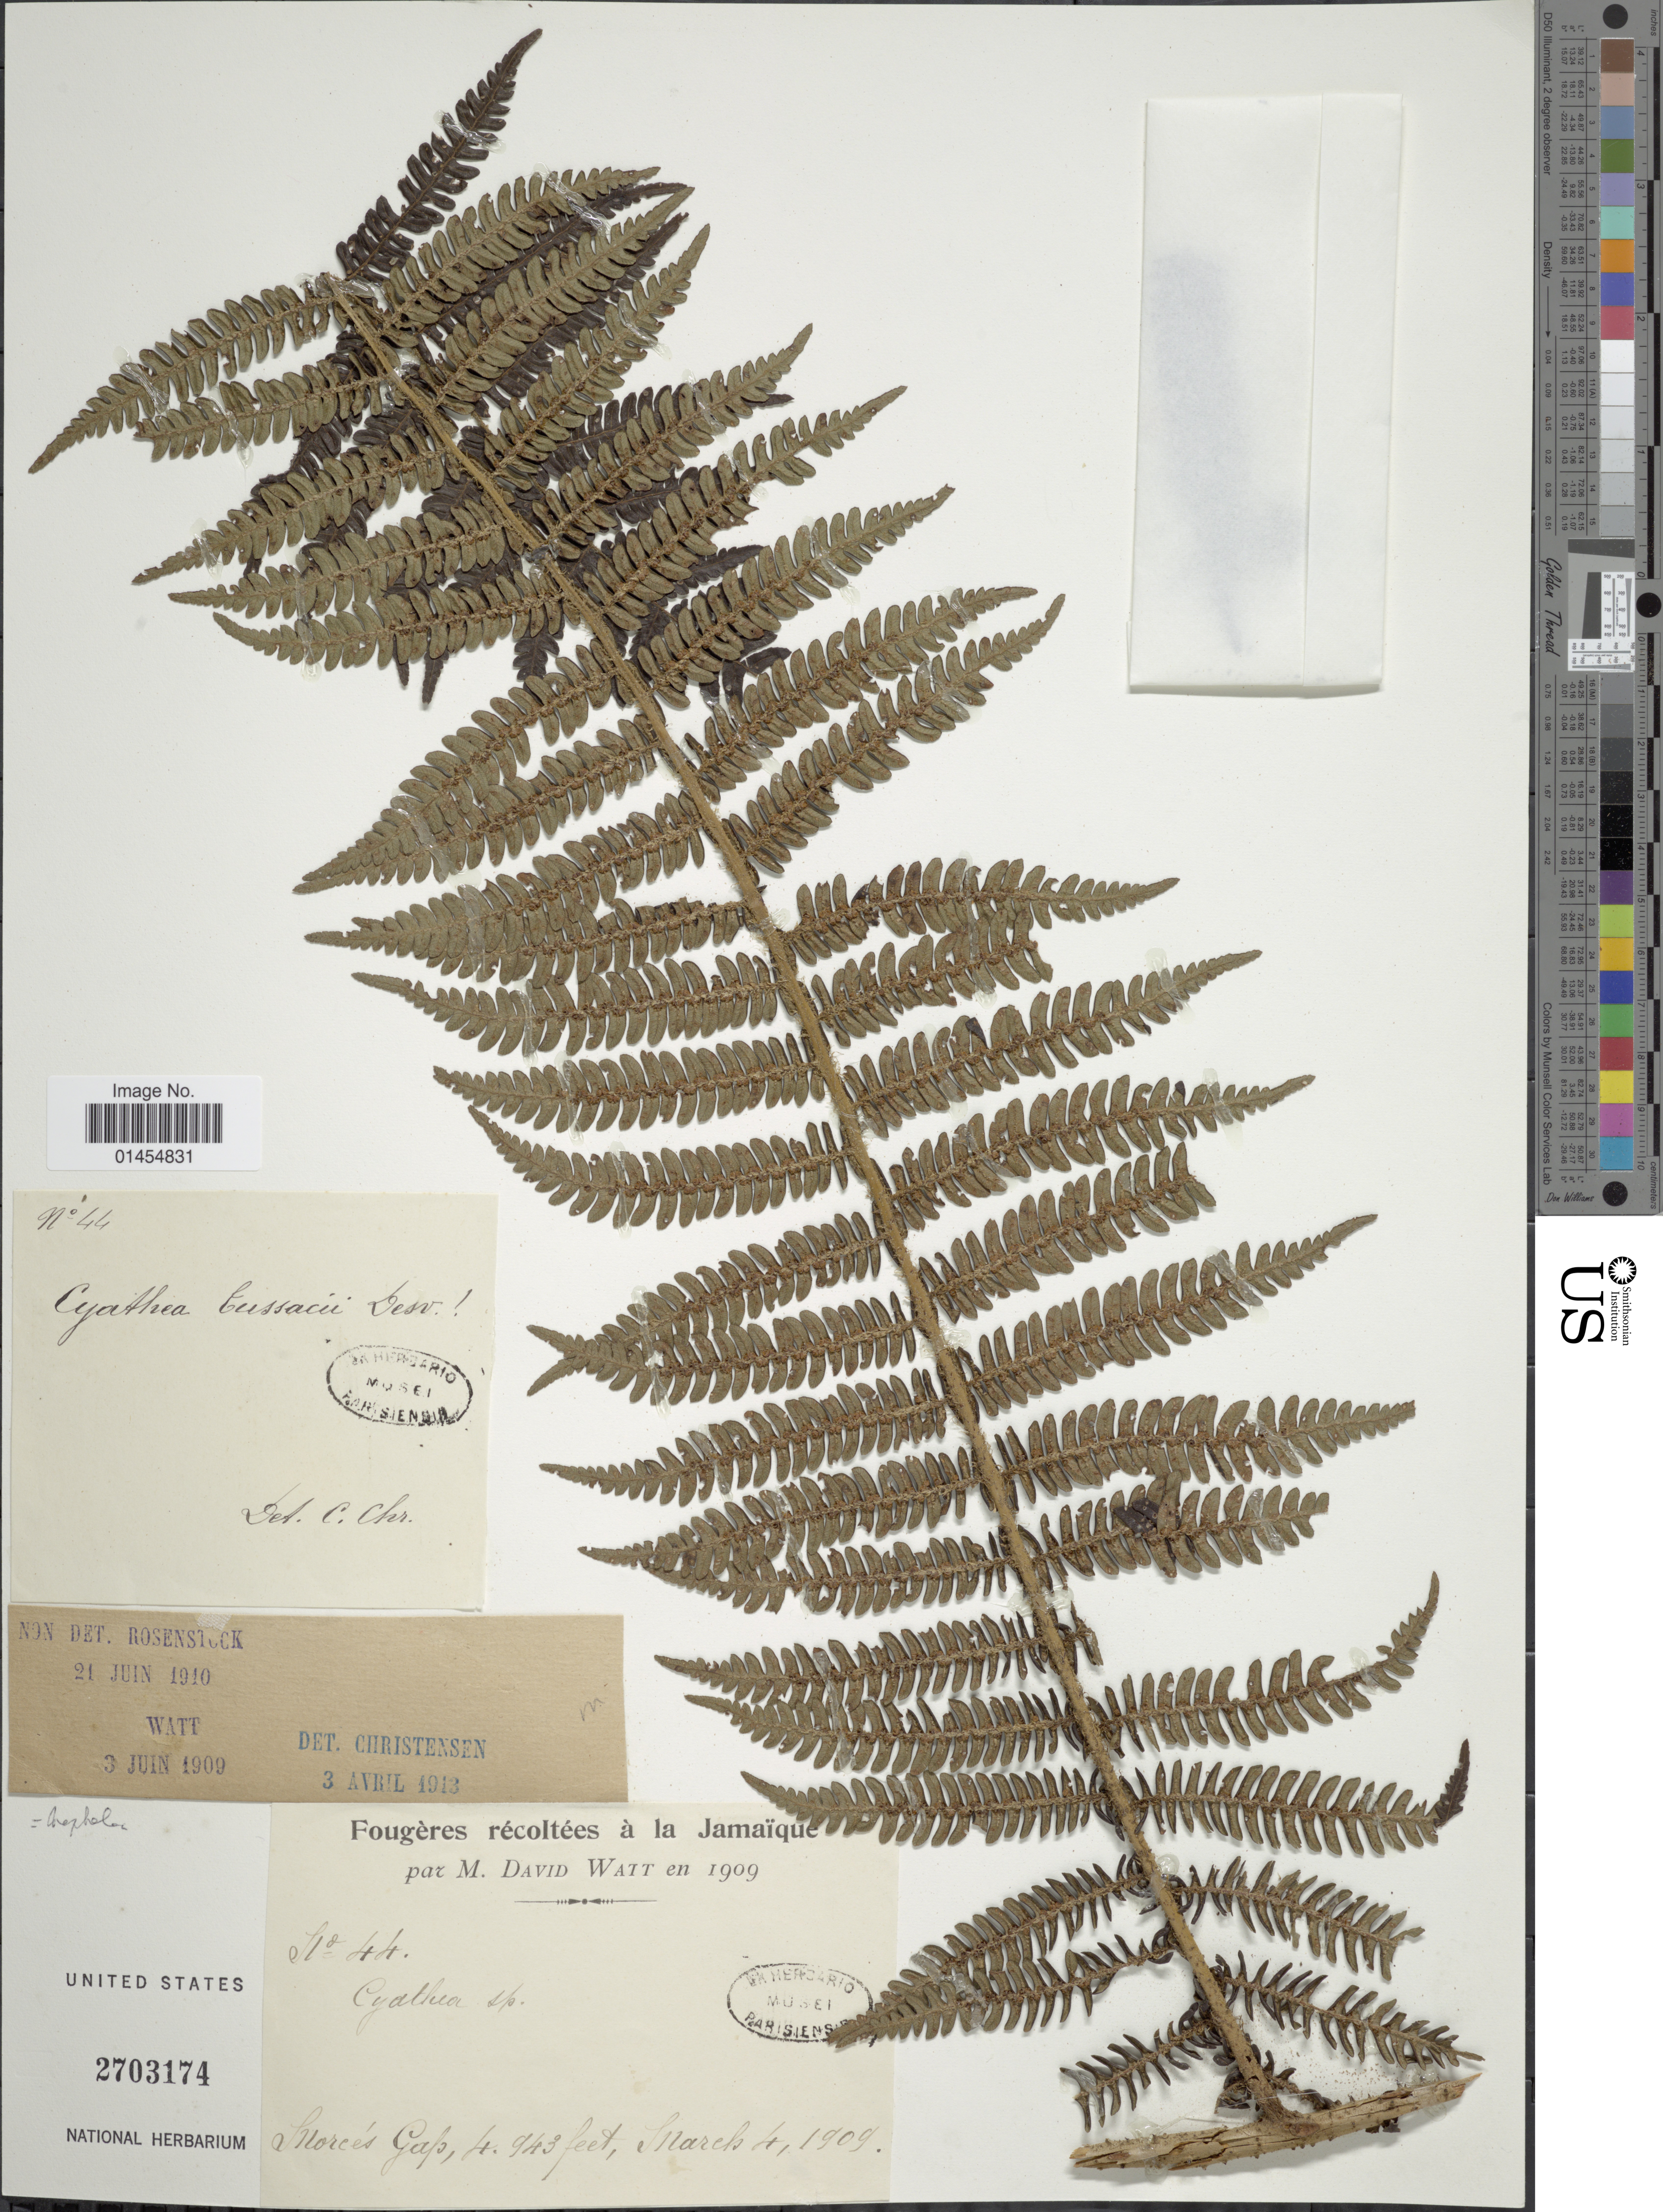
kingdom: Plantae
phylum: Tracheophyta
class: Polypodiopsida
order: Cyatheales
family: Cyatheaceae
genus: Alsophila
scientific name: Alsophila tussacii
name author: (Desv.) D.S. Conant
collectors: M. Watt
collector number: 44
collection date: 1909-03-04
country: Jamaica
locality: Morés Gap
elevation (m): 287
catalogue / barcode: US 2703174